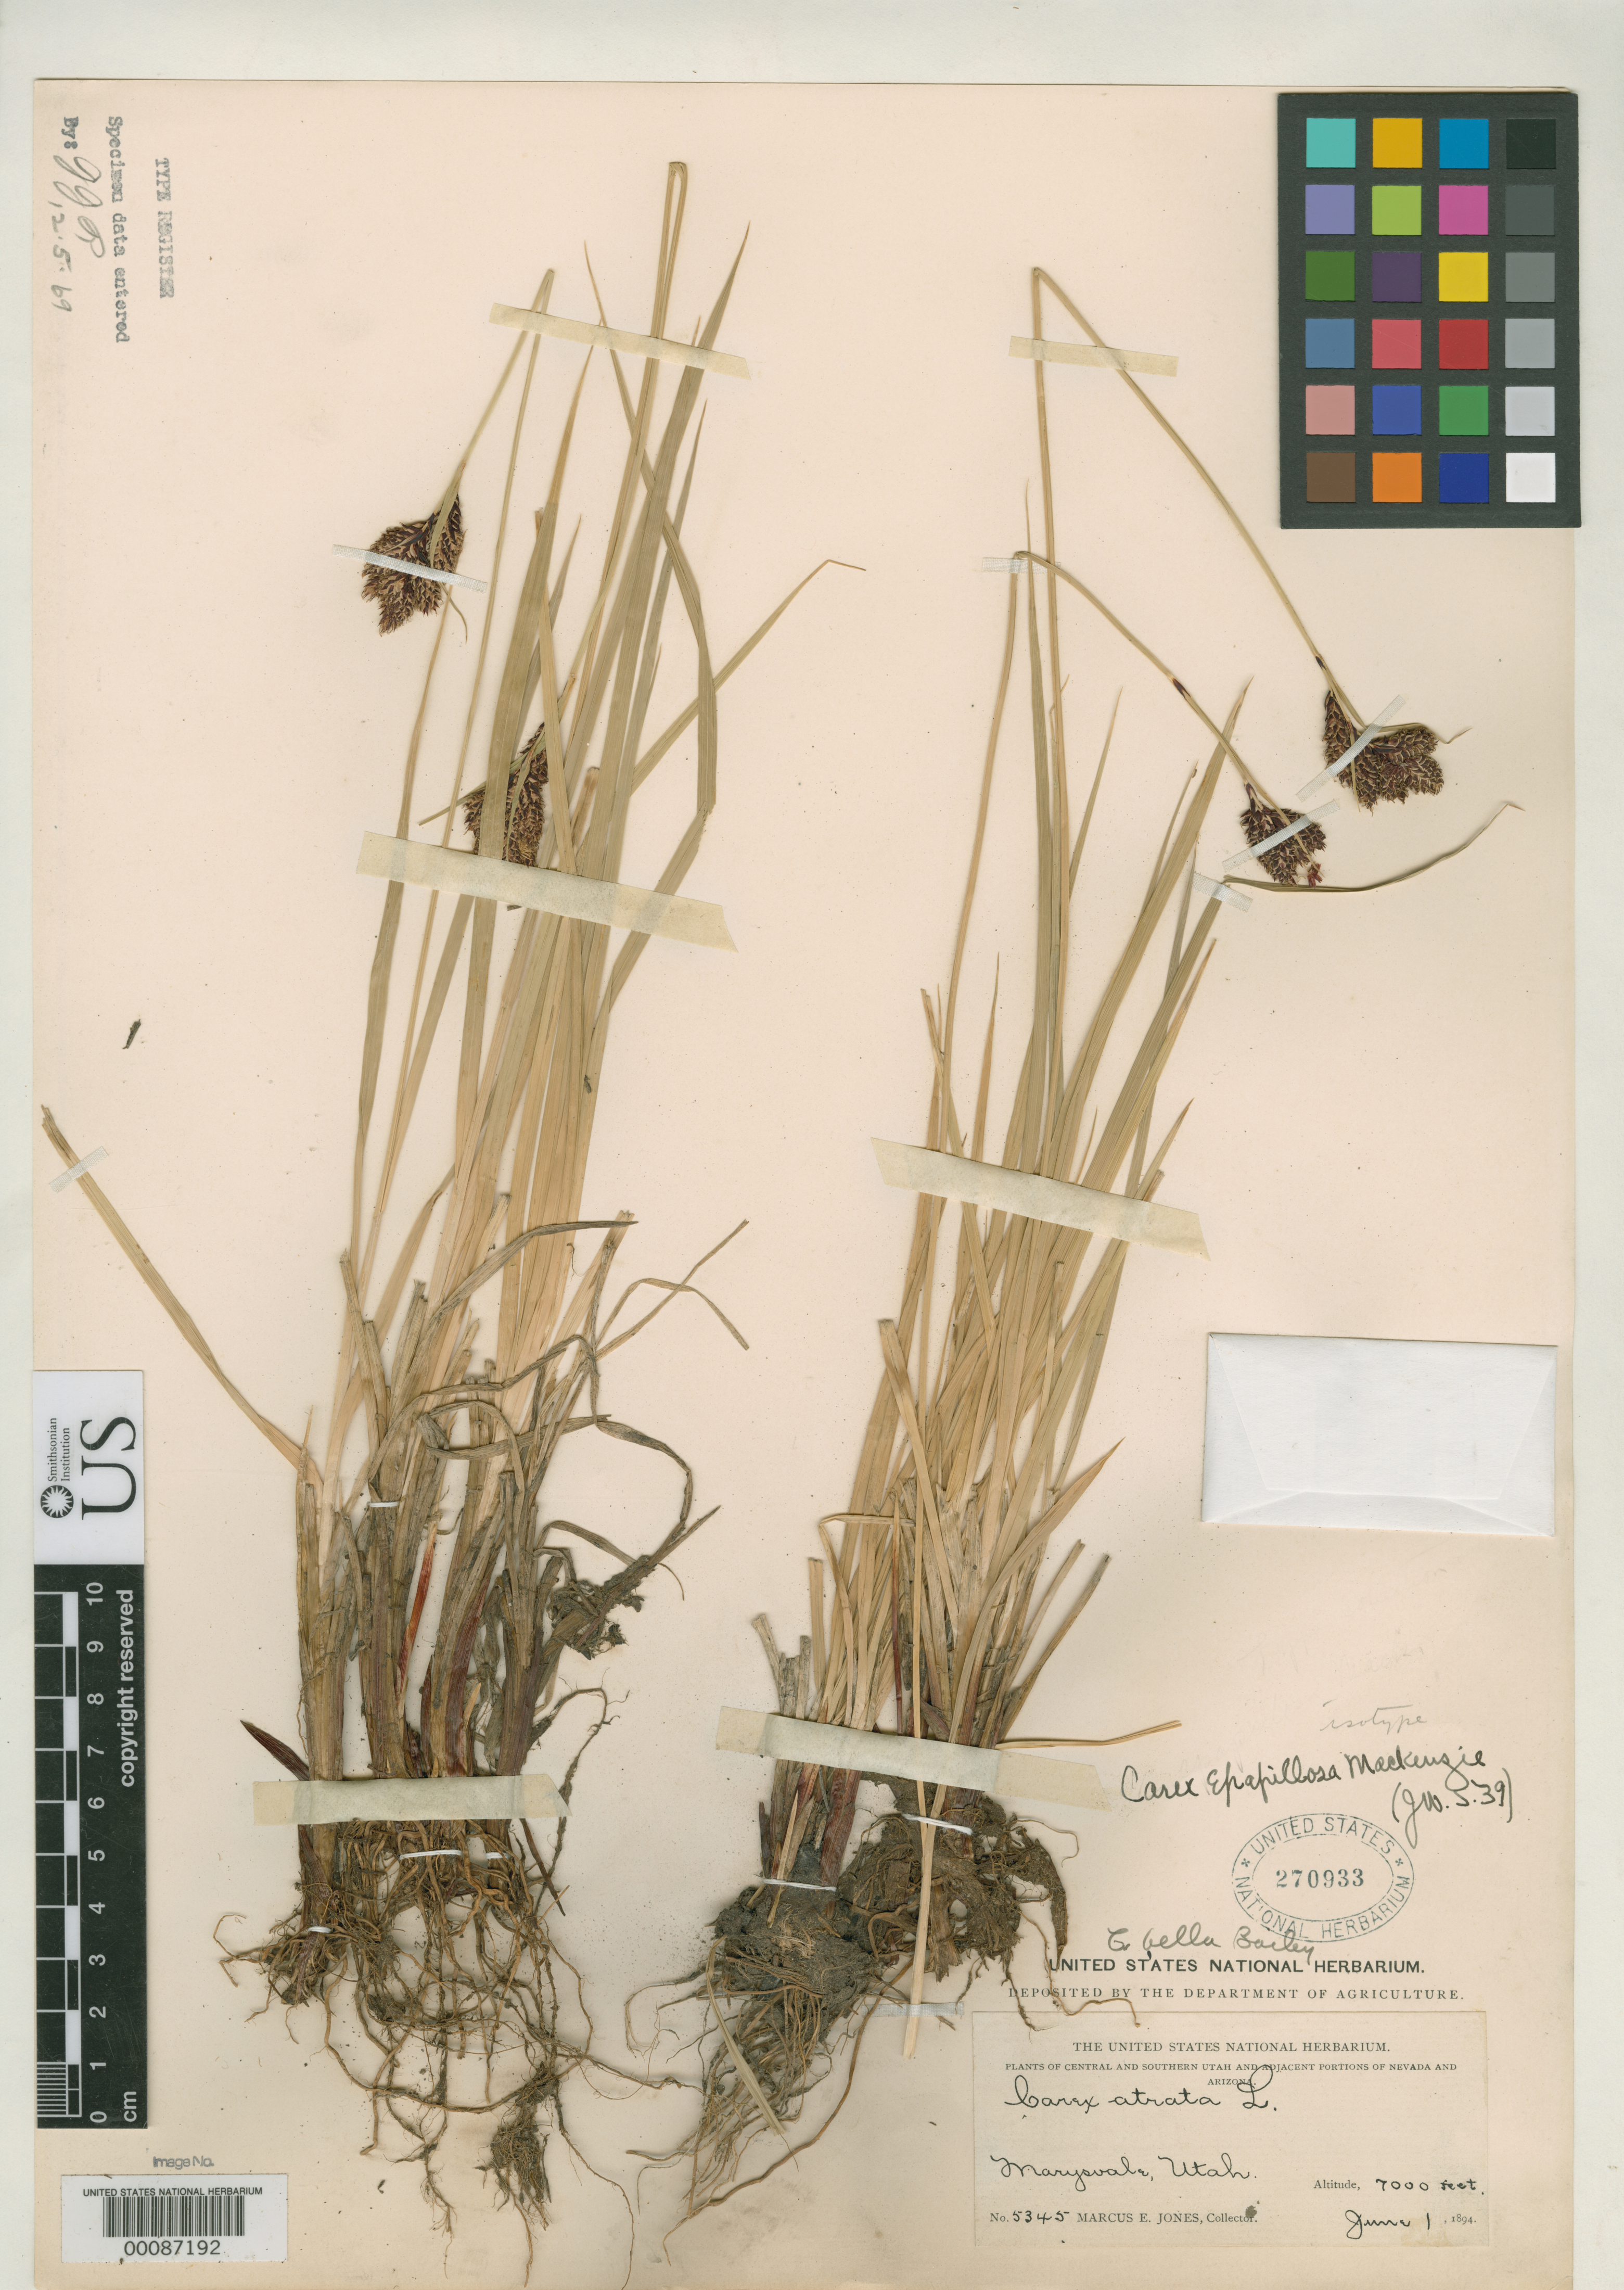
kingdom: Plantae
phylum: Tracheophyta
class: Liliopsida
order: Poales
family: Cyperaceae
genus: Carex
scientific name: Carex epapillosa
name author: Mack.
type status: Isotype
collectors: M. E. Jones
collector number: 5345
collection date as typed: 01 Jun 1894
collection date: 1894-06-01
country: United States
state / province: Utah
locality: Marysvale.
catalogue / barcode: US 270933